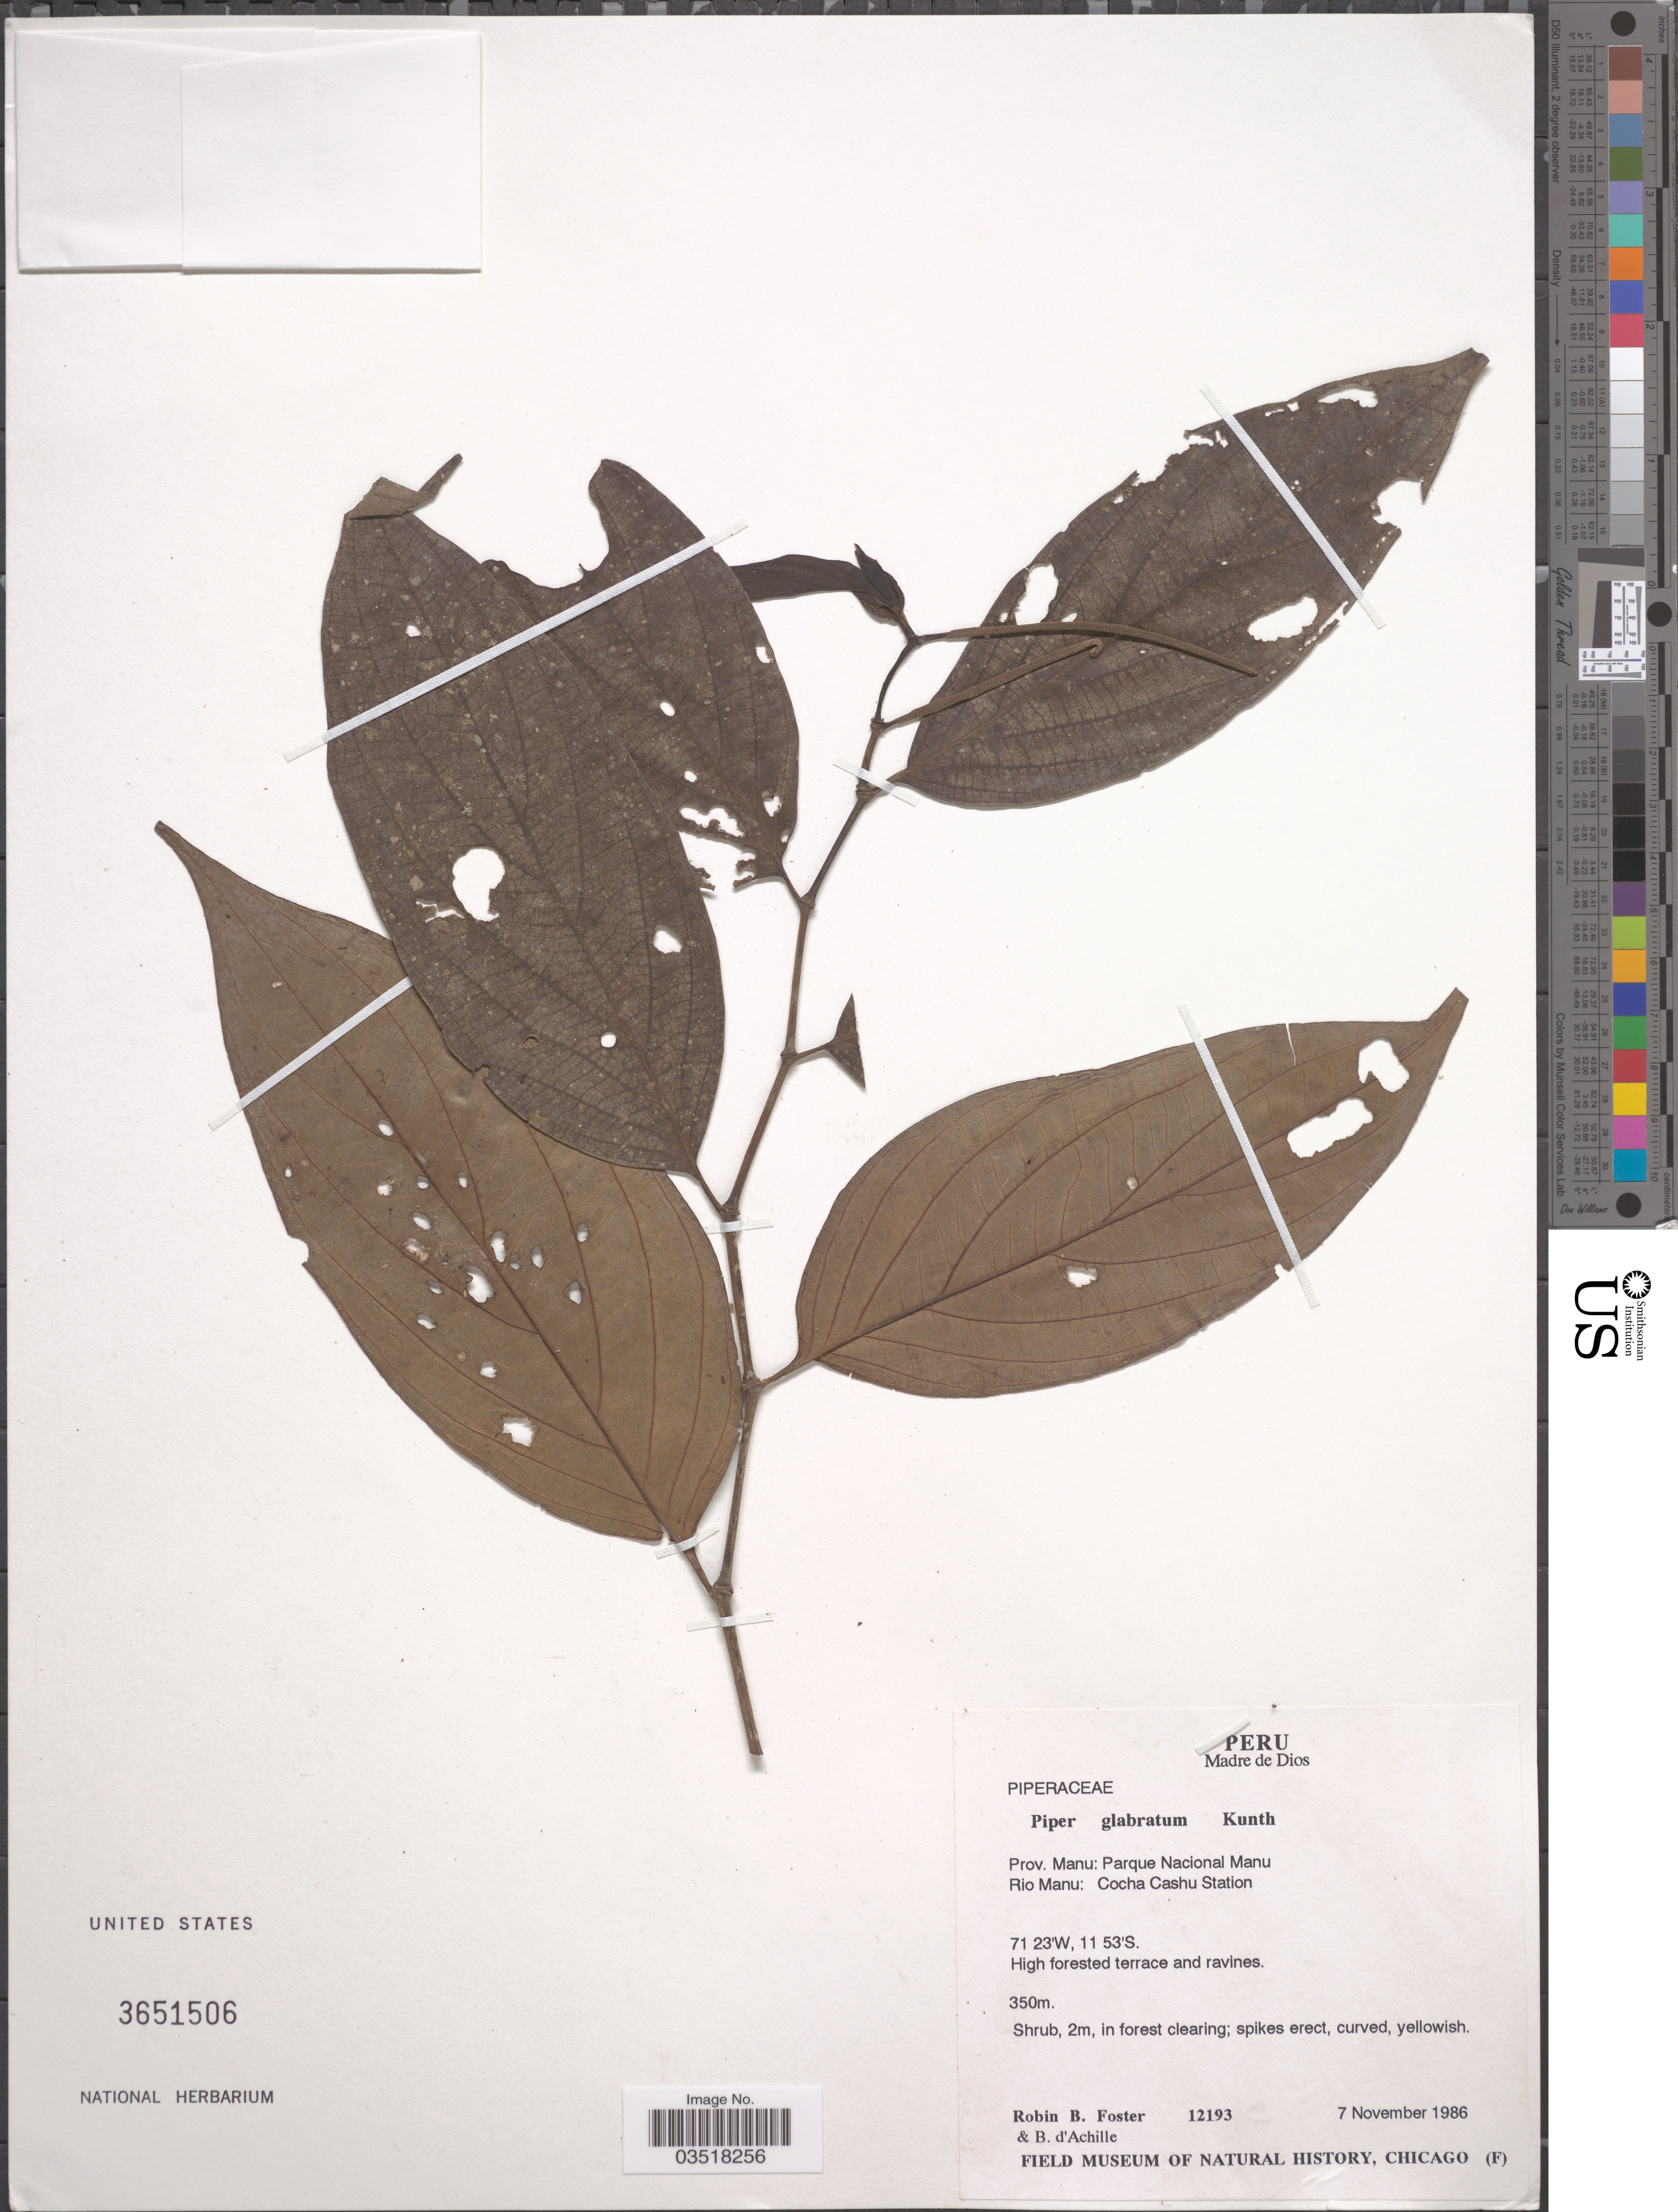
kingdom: Plantae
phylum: Tracheophyta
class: Magnoliopsida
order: Piperales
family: Piperaceae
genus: Piper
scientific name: Piper glabratum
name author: Kunth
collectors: R. B. Foster & B. d'Achille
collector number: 12193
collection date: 1986-11-07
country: Peru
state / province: Madre de Dios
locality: Prov. Manu: Parque Nacional Manu. Rio Manu: Cocha Cashu Station.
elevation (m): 350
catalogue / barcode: US 3651506